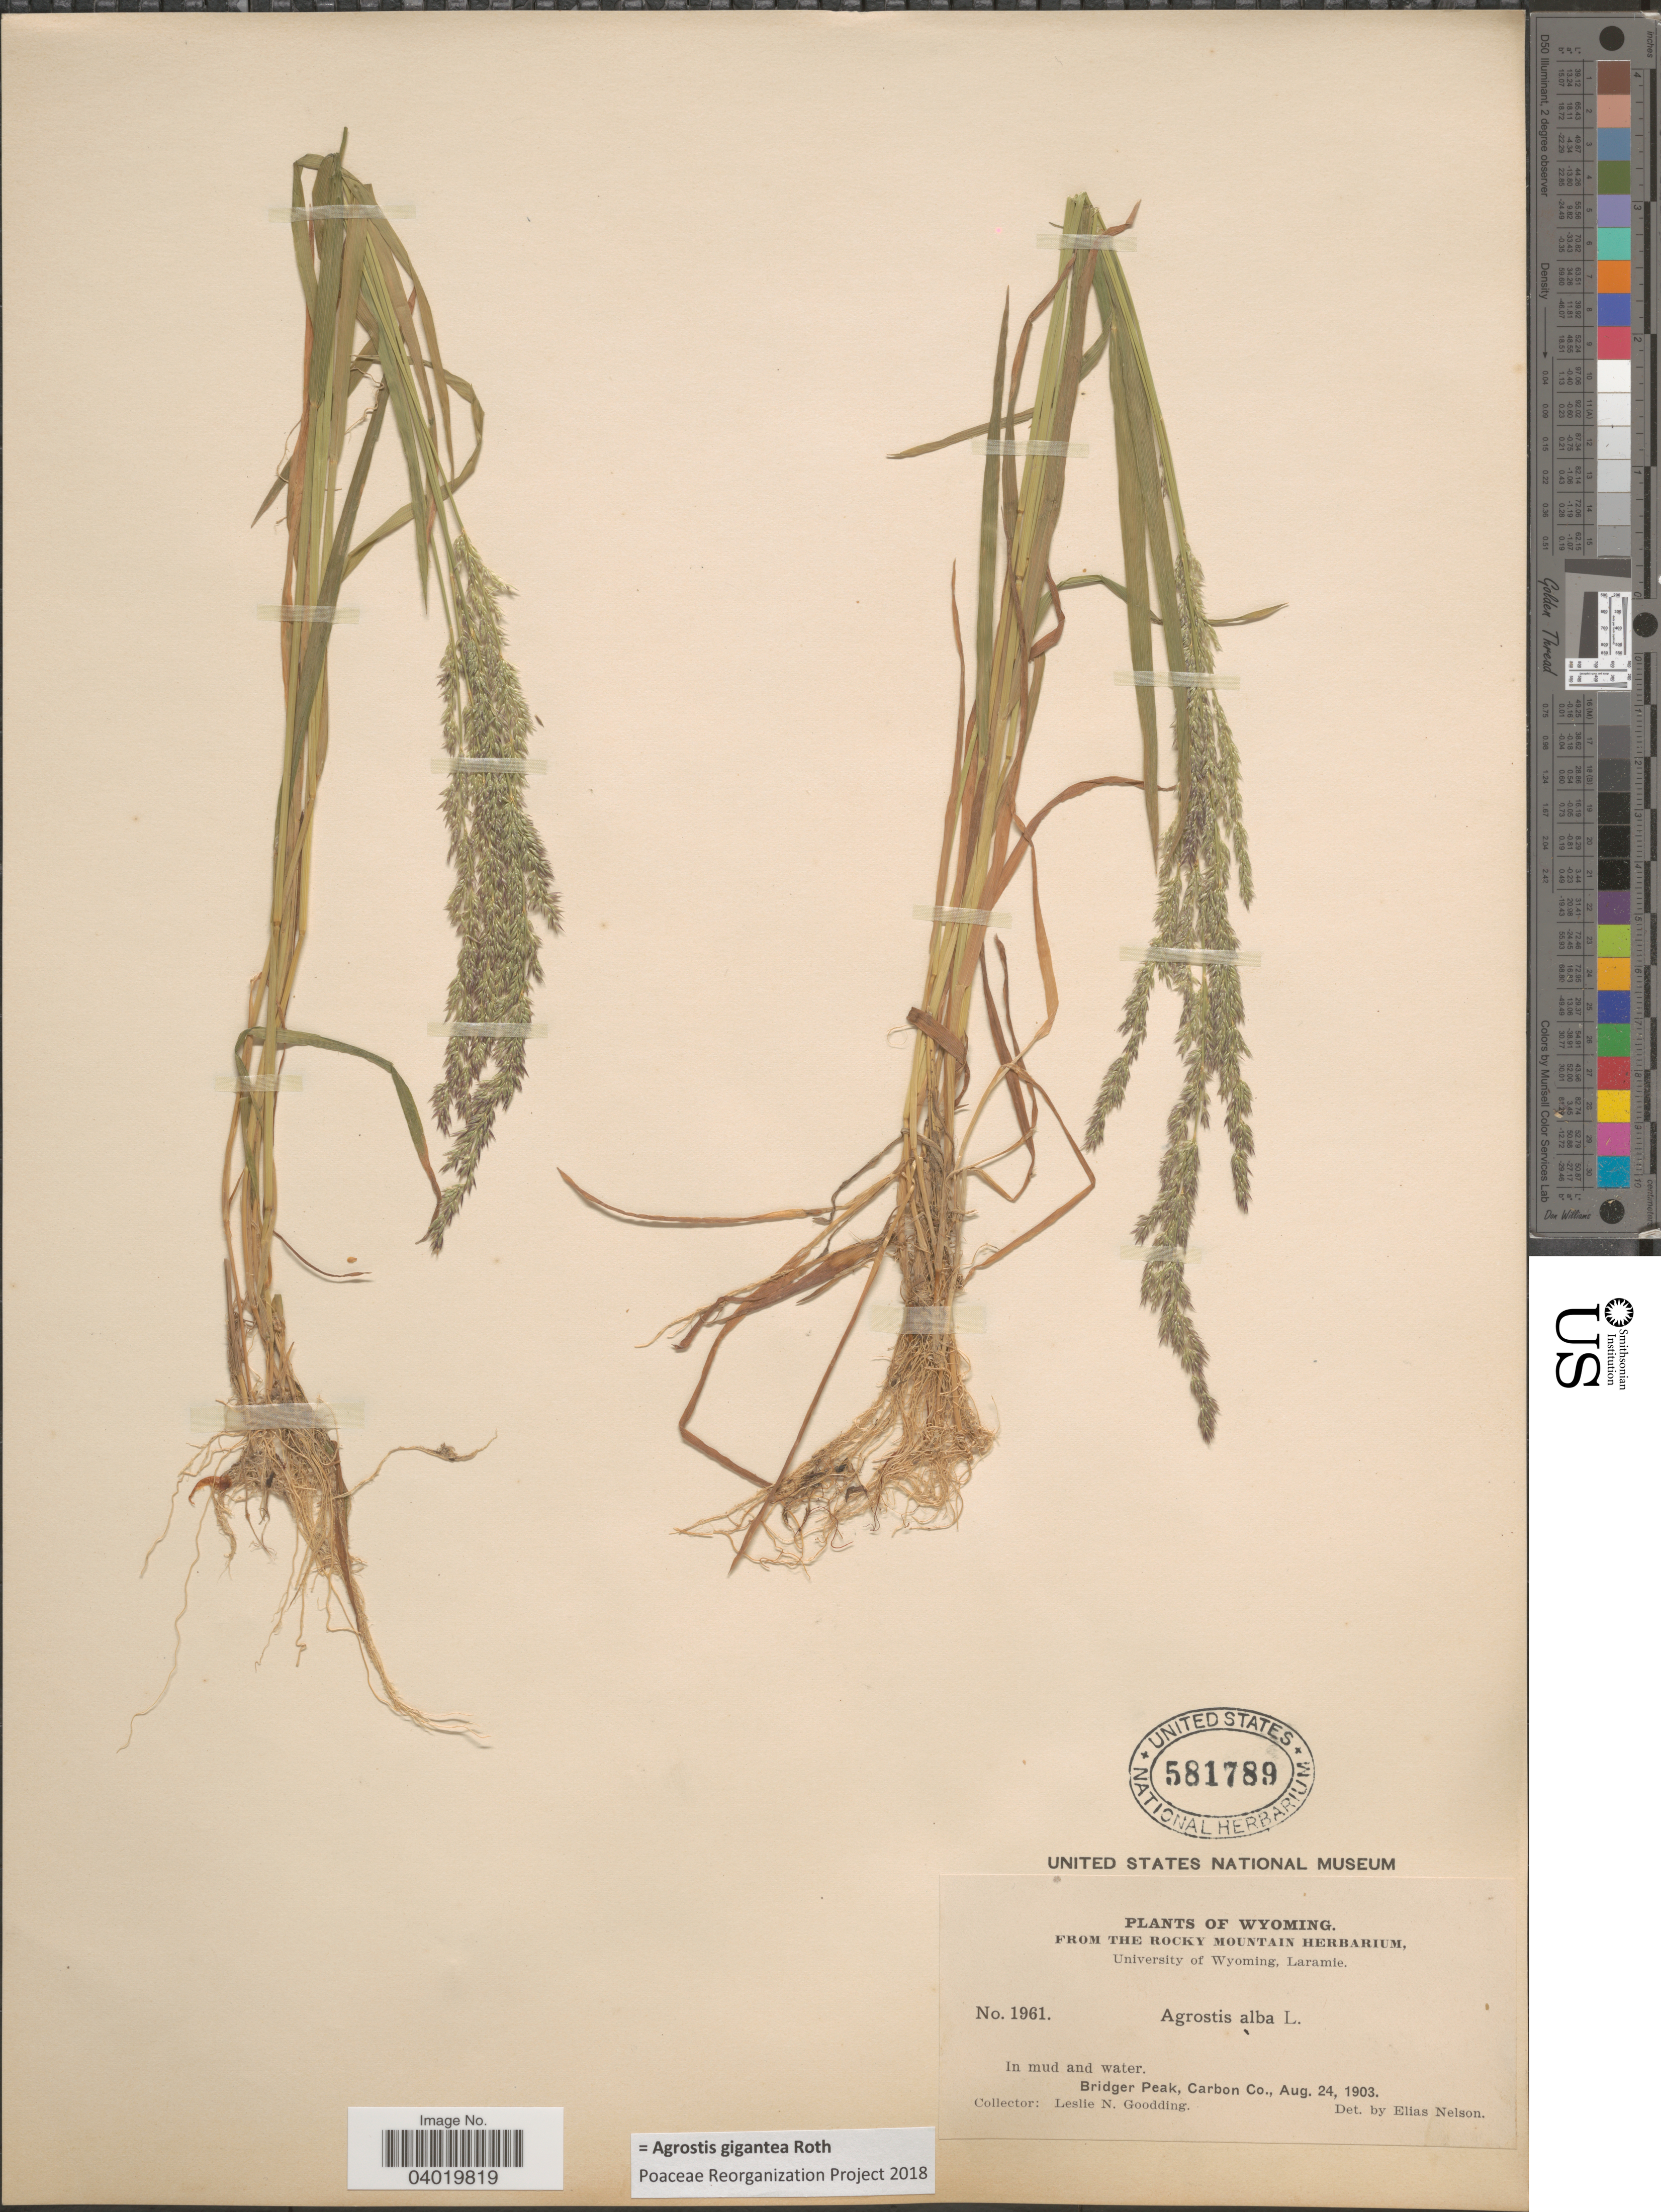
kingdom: Plantae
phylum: Tracheophyta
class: Liliopsida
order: Poales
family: Poaceae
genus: Agrostis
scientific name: Agrostis gigantea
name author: Roth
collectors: L. N. Goodding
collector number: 1961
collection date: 1903-08-24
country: United States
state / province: Wyoming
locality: In mud and water. Bridger Peak, Carbon Co.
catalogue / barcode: US 581789